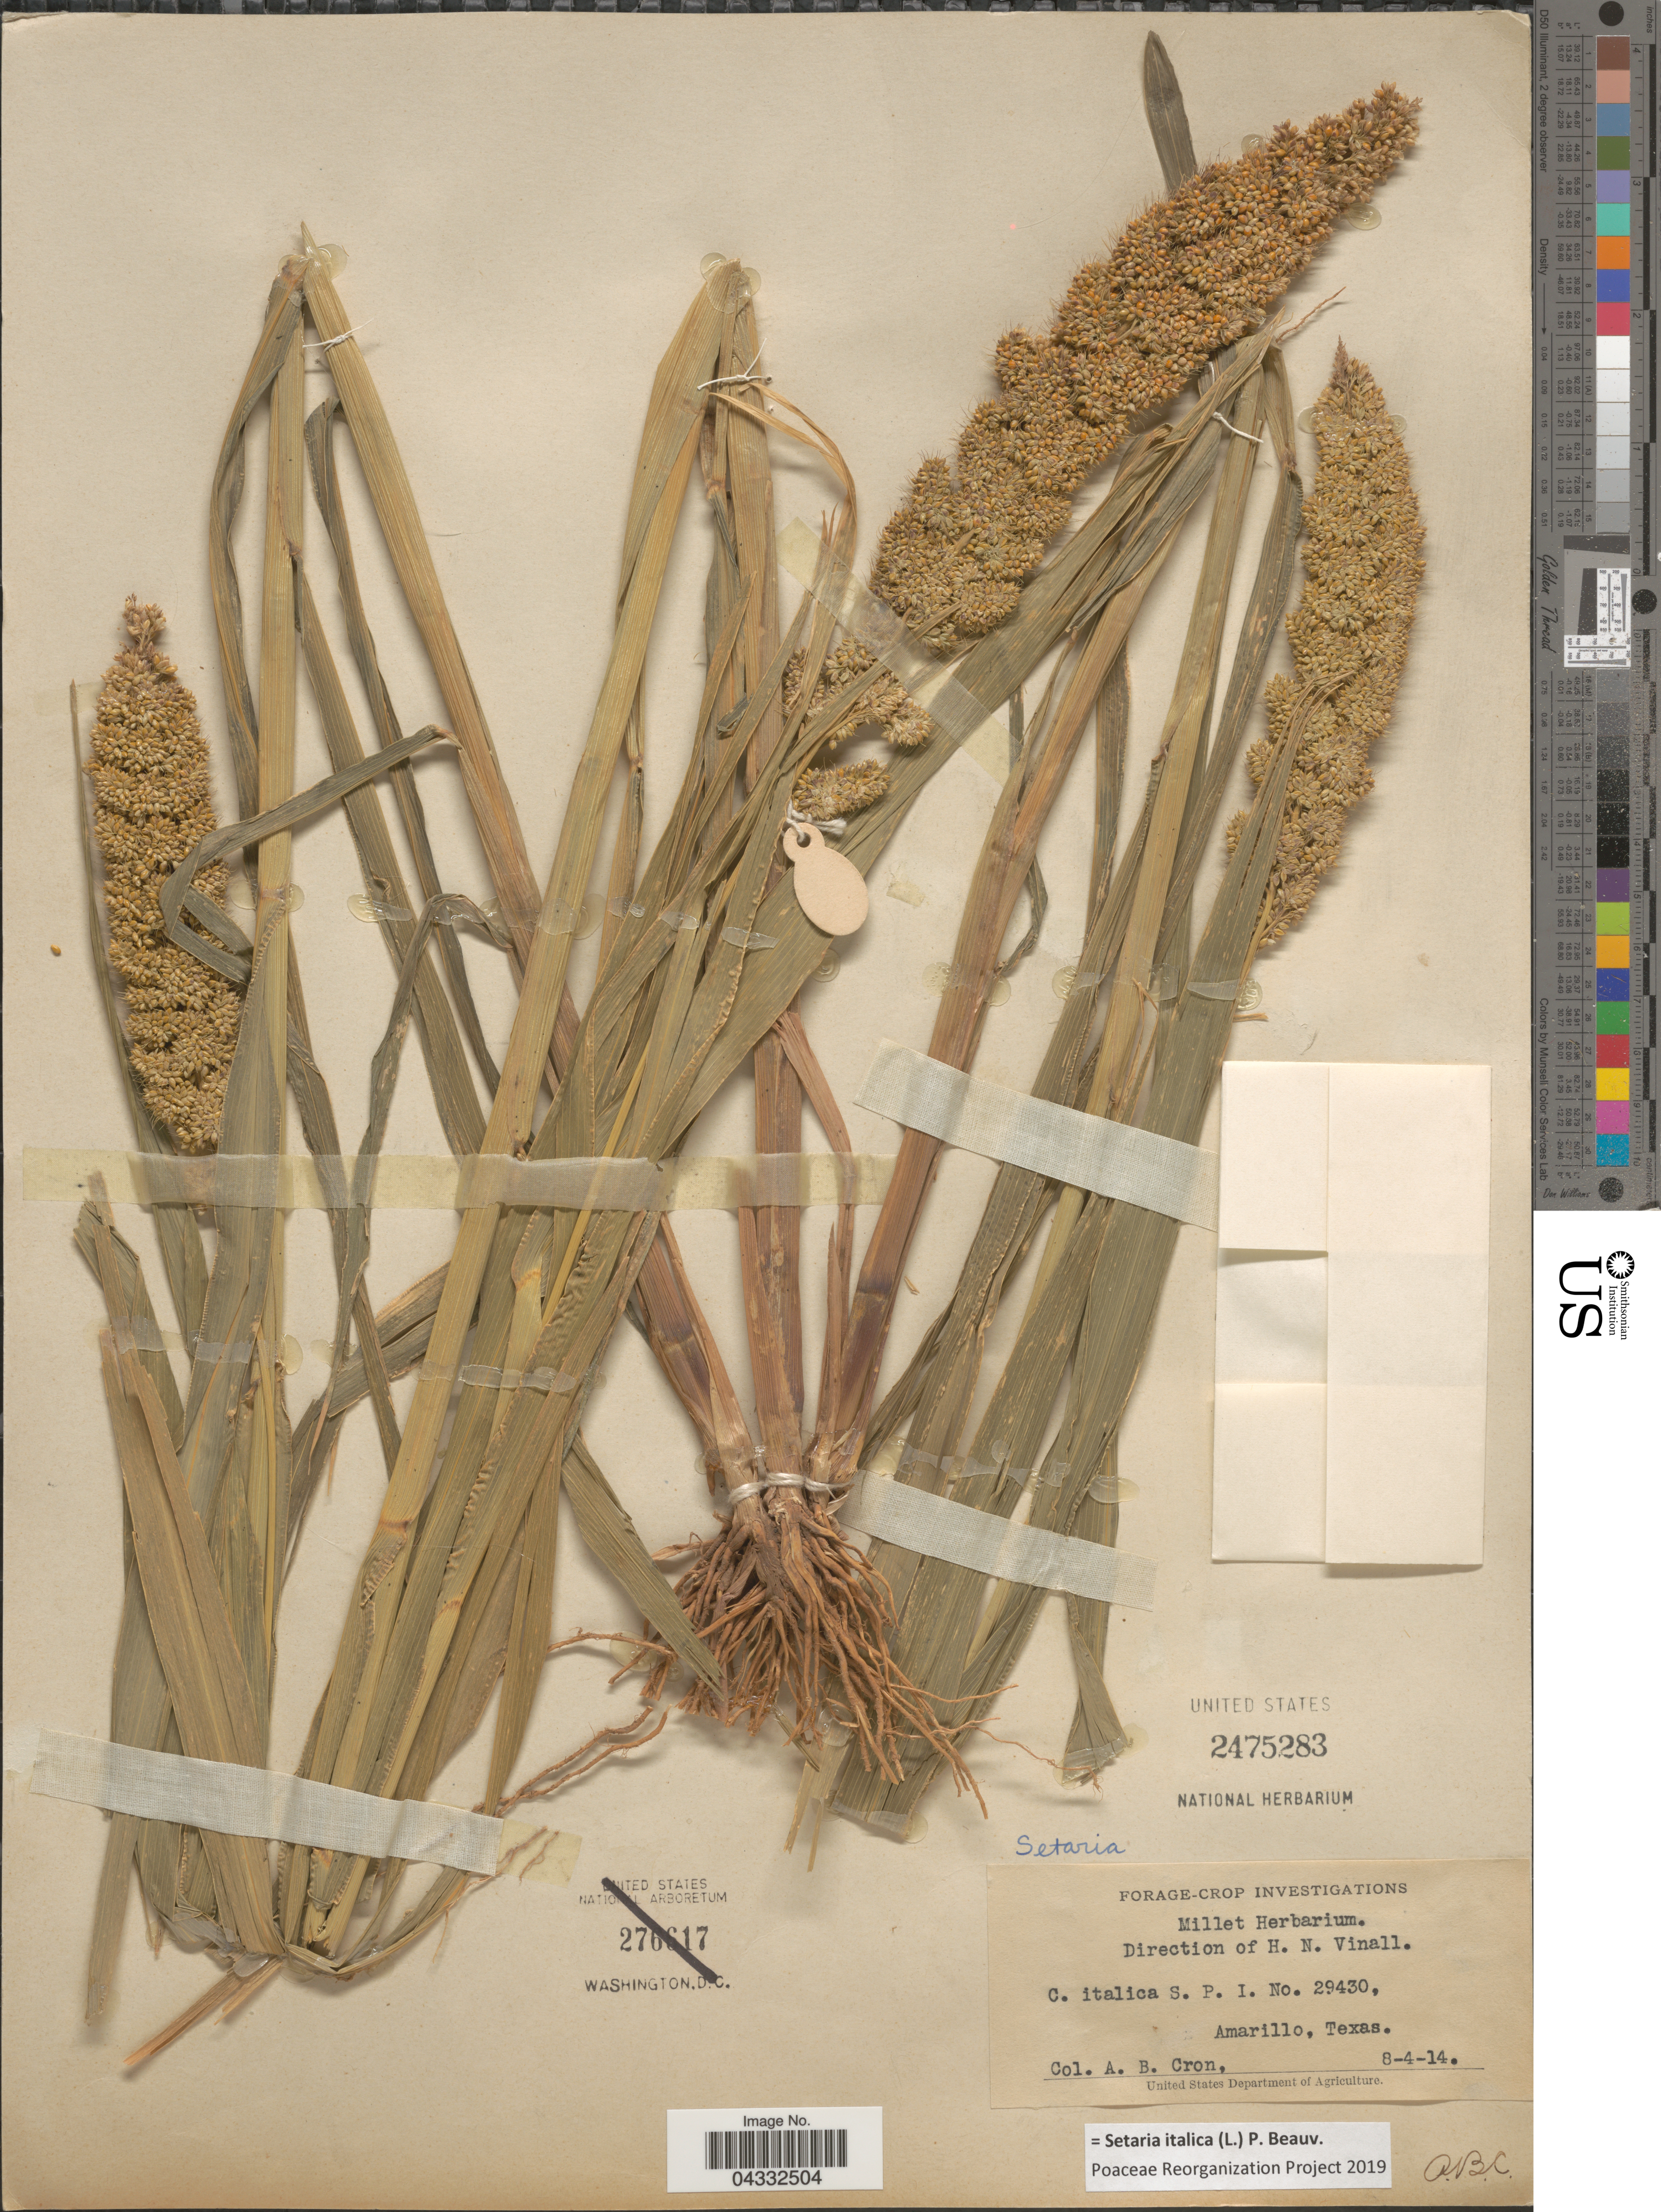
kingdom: Plantae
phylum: Tracheophyta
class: Liliopsida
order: Poales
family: Poaceae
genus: Setaria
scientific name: Setaria italica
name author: (L.) P. Beauv.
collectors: A. Cron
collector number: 29430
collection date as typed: Transcribed d/m/y: 4/8/14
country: United States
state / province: Texas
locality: Amarillo.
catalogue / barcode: US 2475283